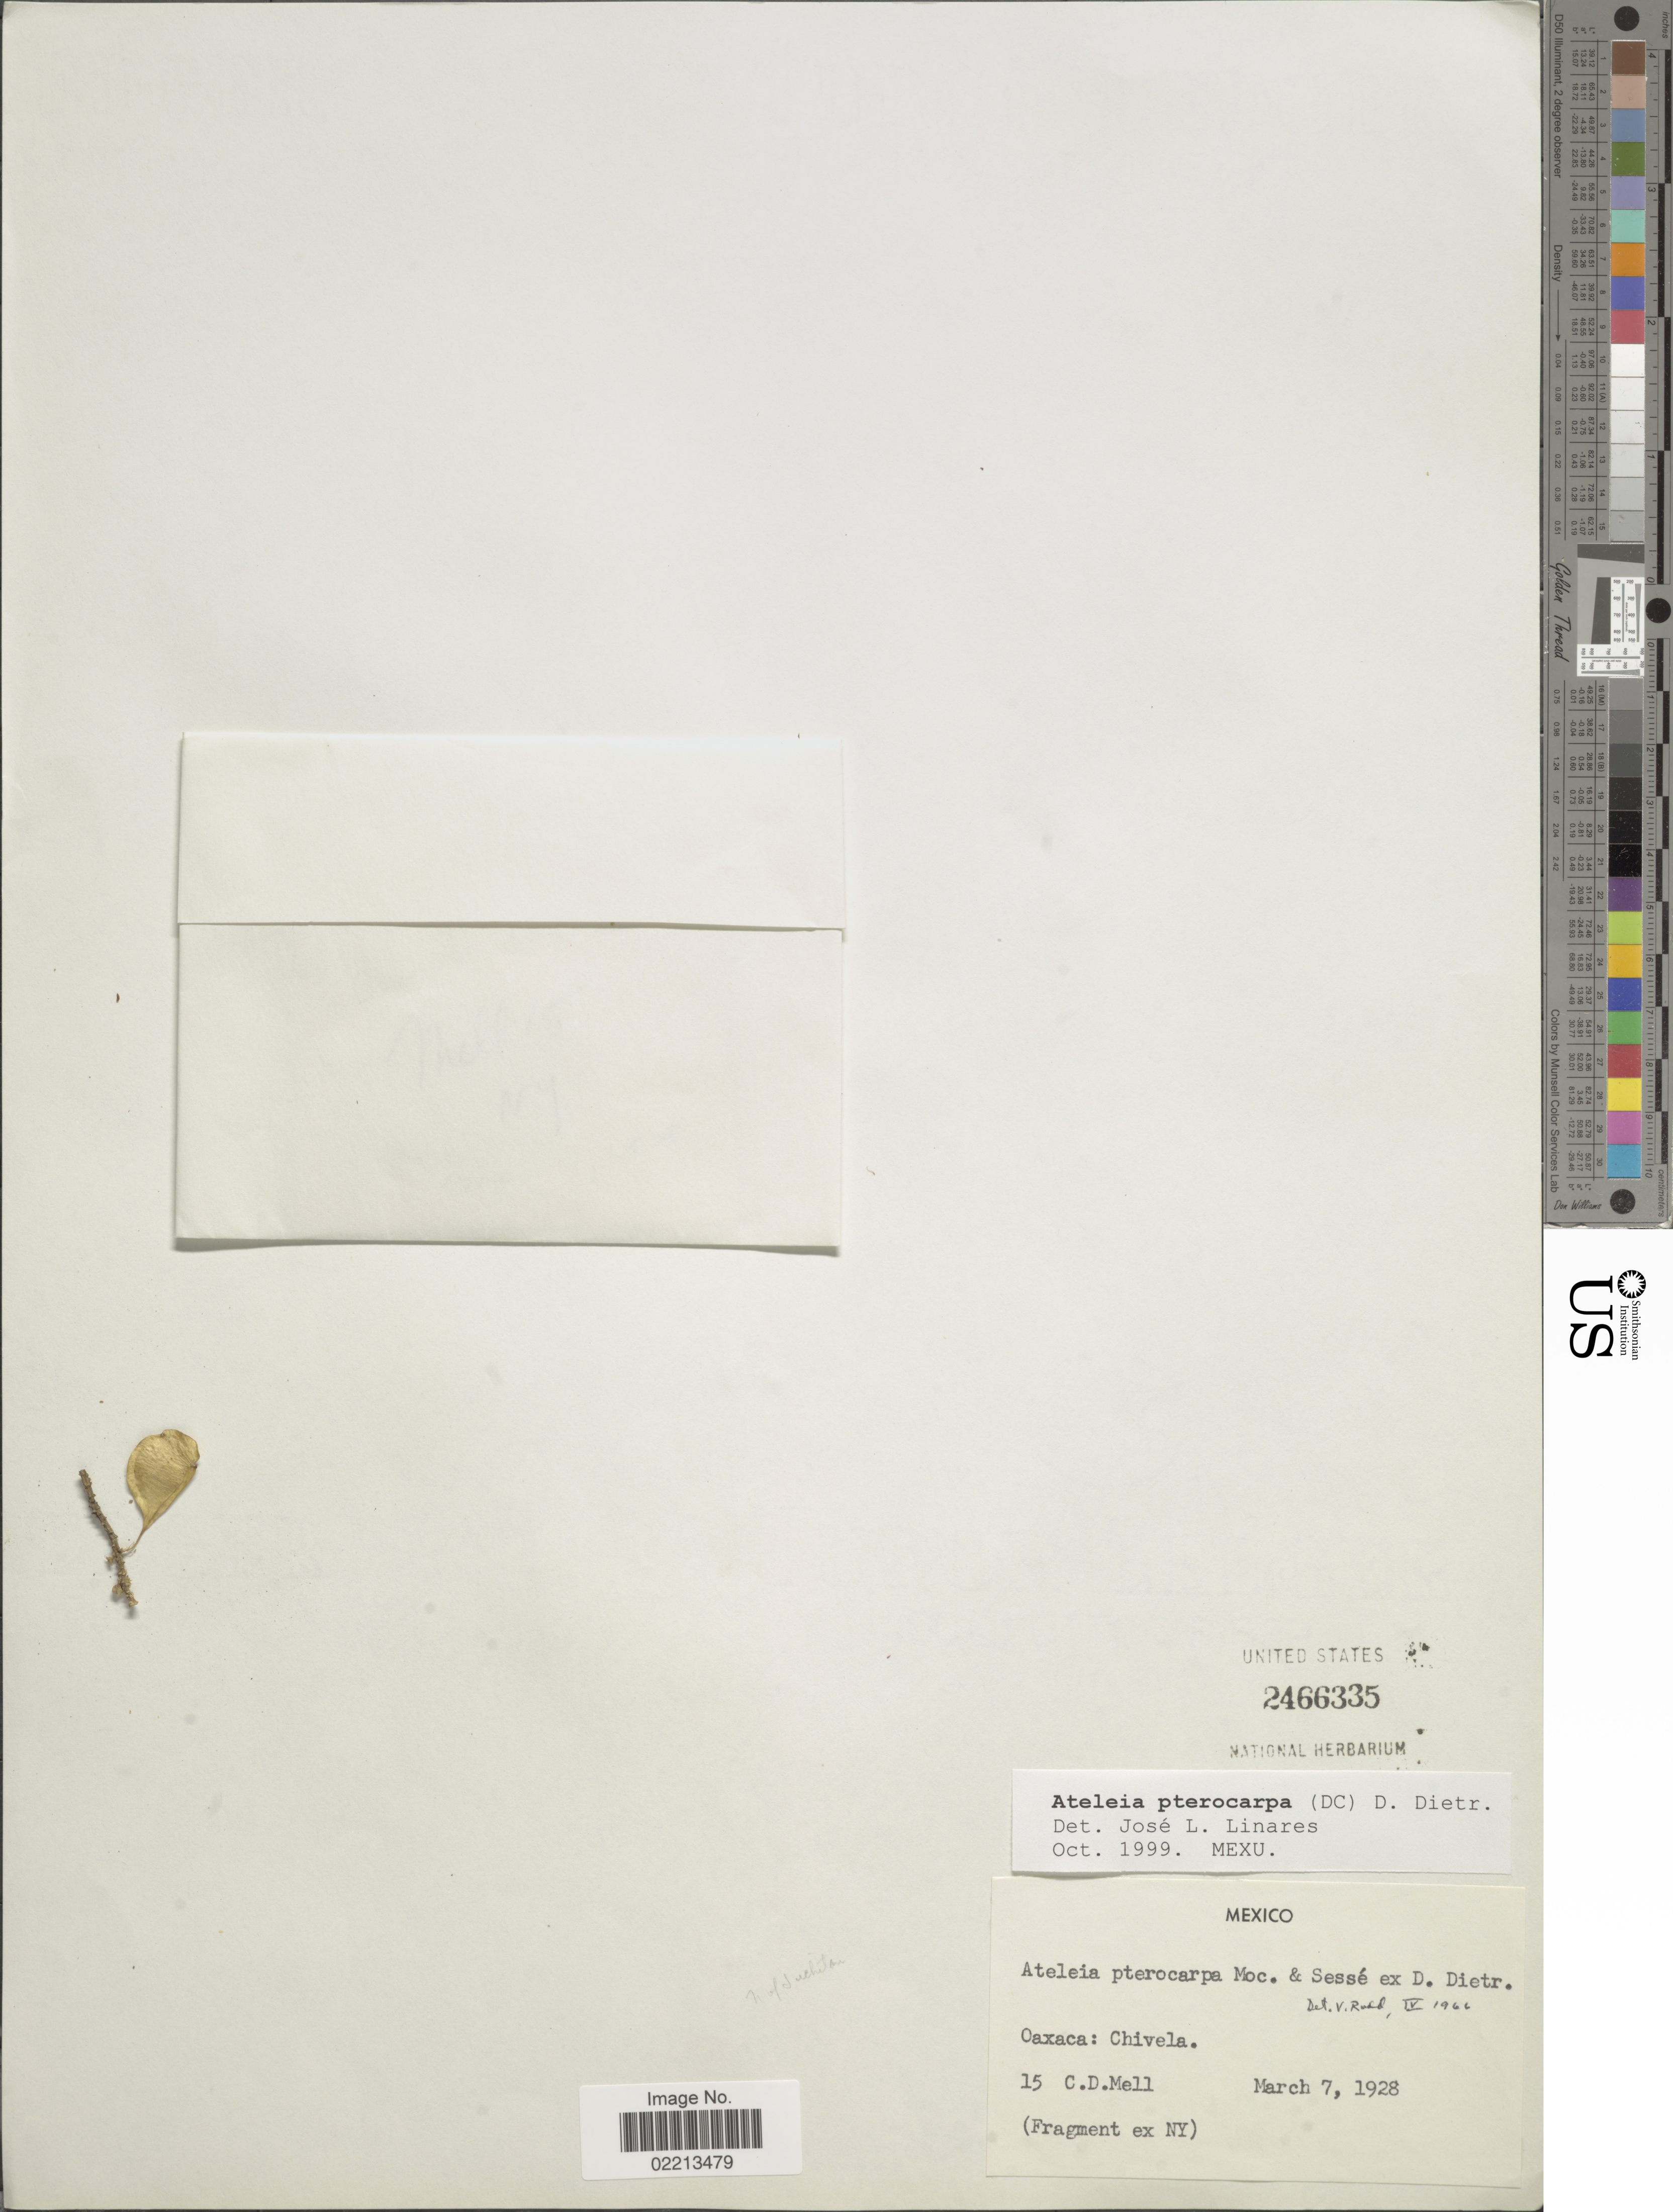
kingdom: Plantae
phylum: Tracheophyta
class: Magnoliopsida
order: Fabales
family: Fabaceae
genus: Ateleia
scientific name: Ateleia pterocarpa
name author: Moc. & Sessé ex D. Dietr.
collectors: C. D. Mell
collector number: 15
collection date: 1928-03-07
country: Mexico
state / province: Oaxaca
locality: Chivela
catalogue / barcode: US 2466335